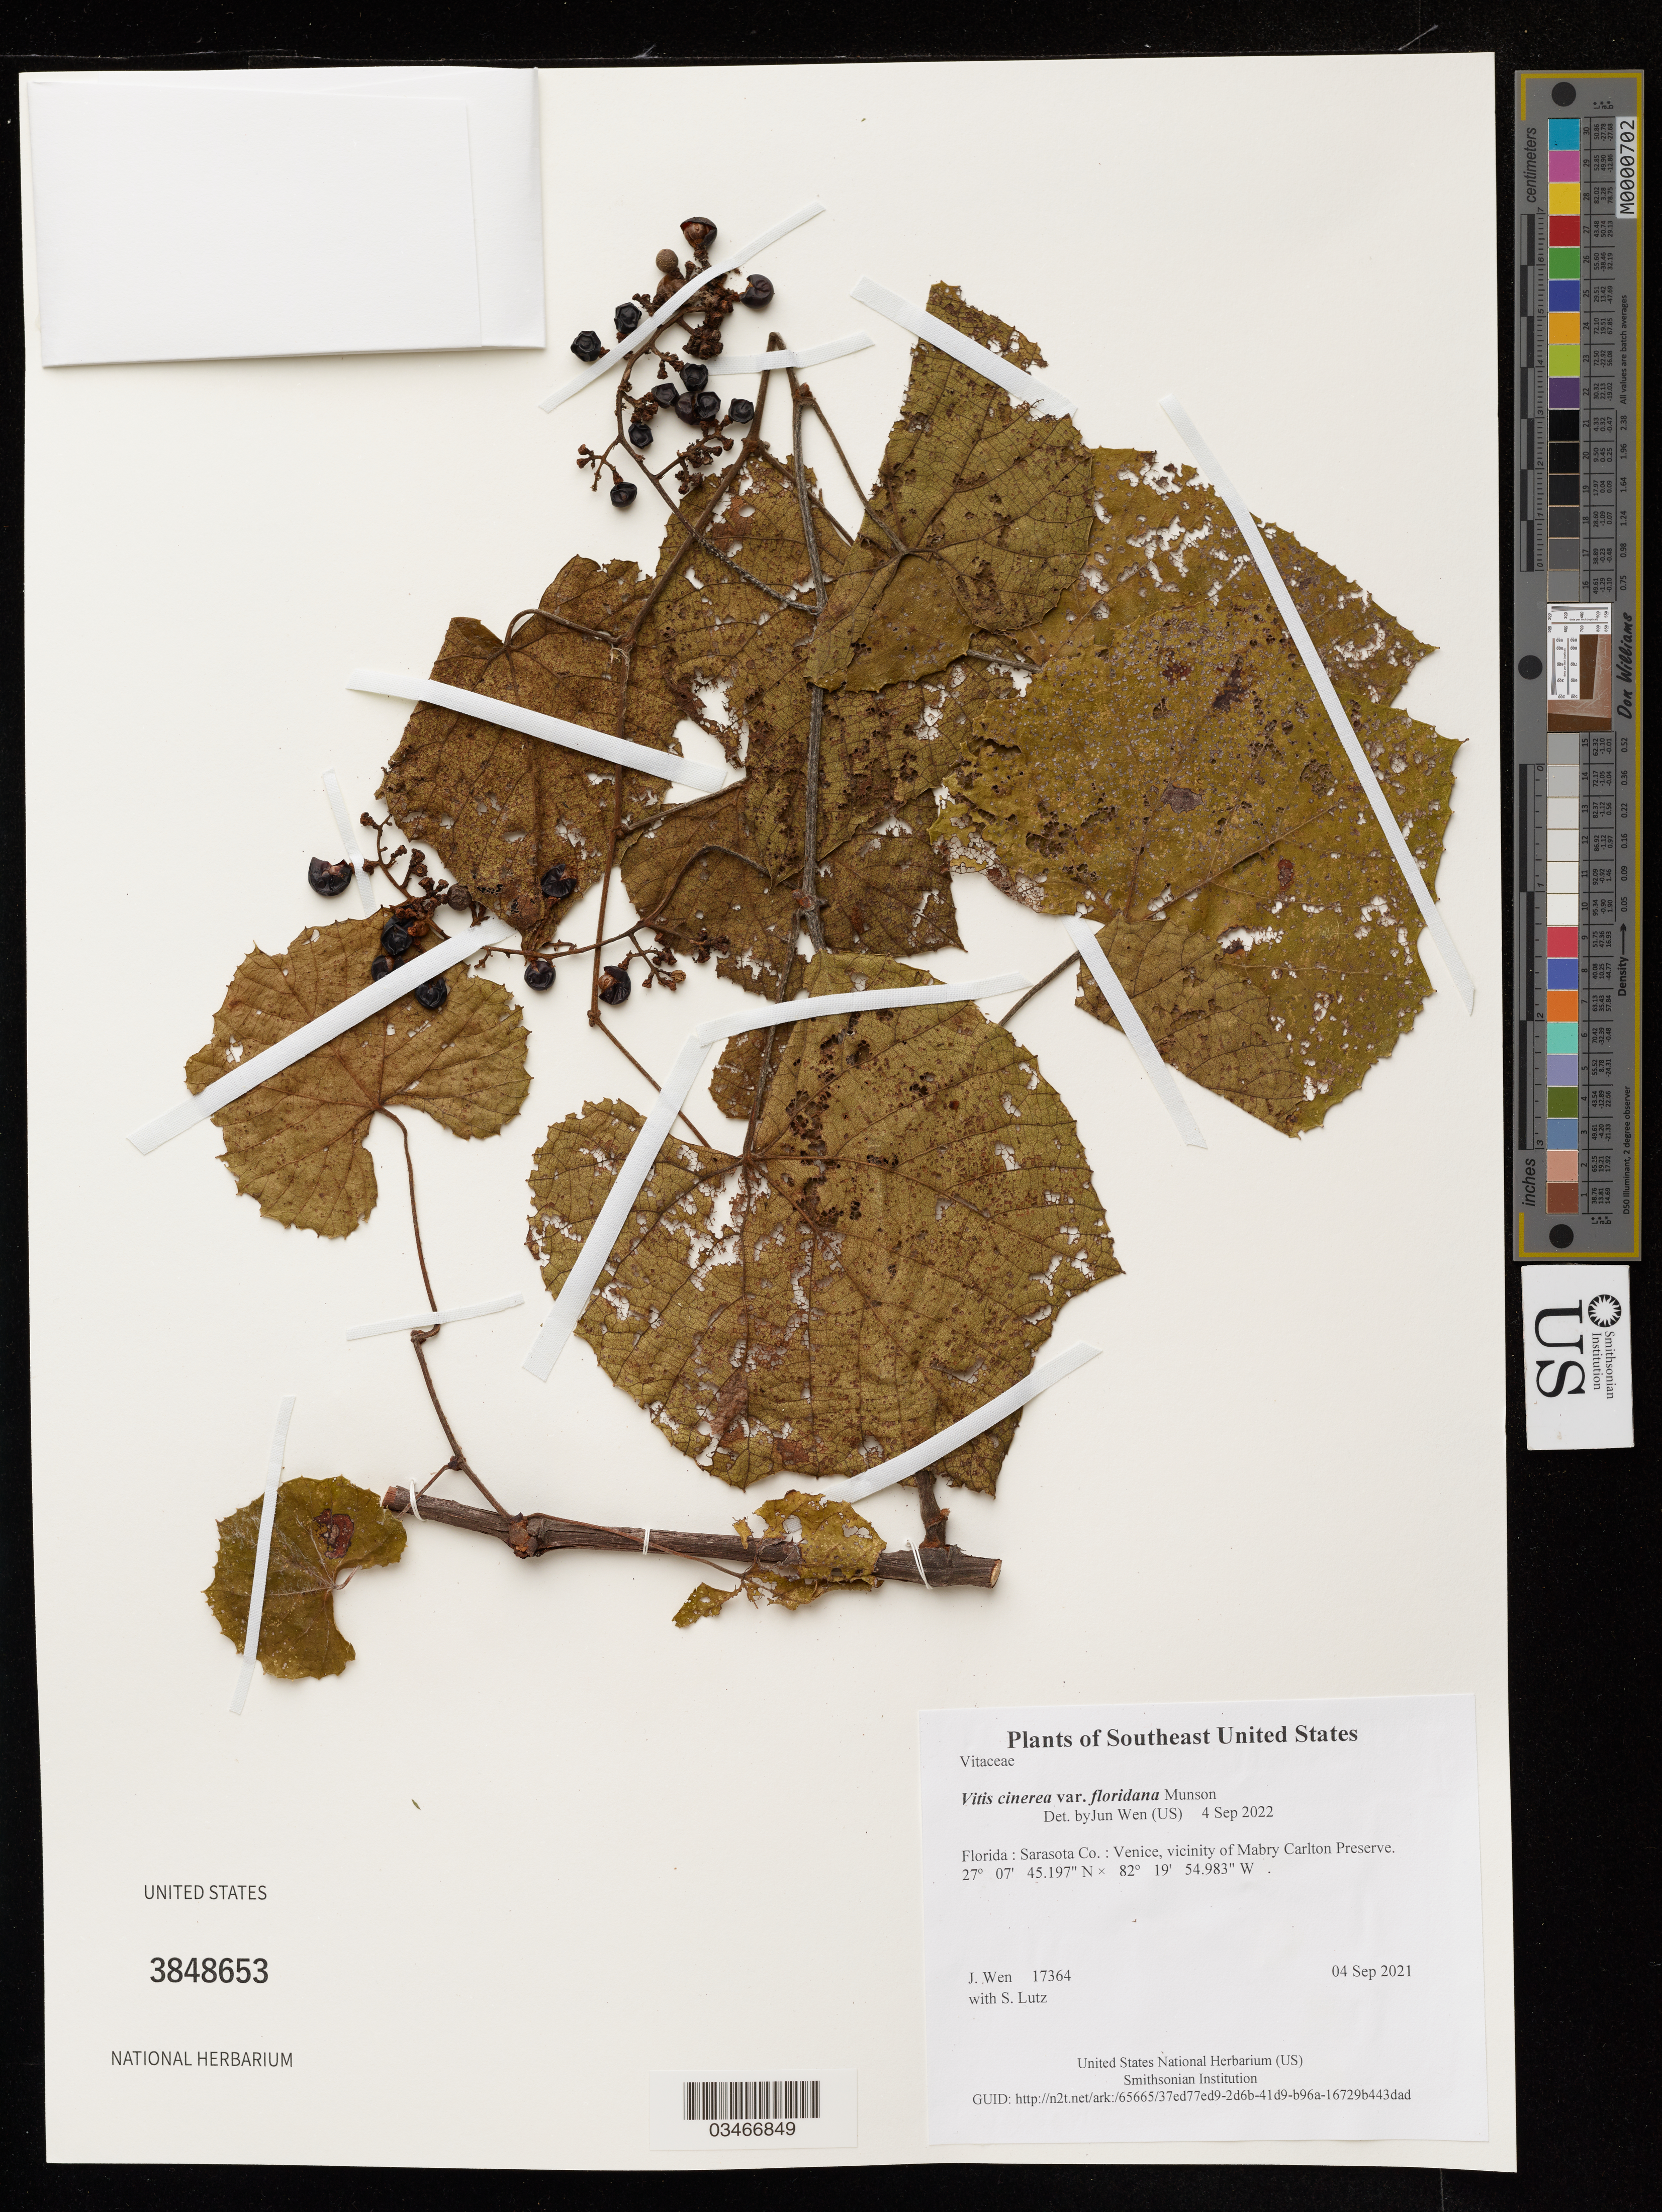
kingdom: Plantae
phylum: Tracheophyta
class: Magnoliopsida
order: Vitales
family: Vitaceae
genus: Vitis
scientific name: Vitis cinerea var. floridana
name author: Munson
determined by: Wen, Jun, (BOT), Smithsonian Institution - National Museum of Natural History (UNITED STATES)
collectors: J. Wen & S. Lutz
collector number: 17364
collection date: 2021-09-04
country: United States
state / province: Florida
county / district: Sarasota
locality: Venice, vicinity of Mabry Carlton Preserve.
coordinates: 27.1292213 N, 82.3319398 W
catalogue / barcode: US 3848653